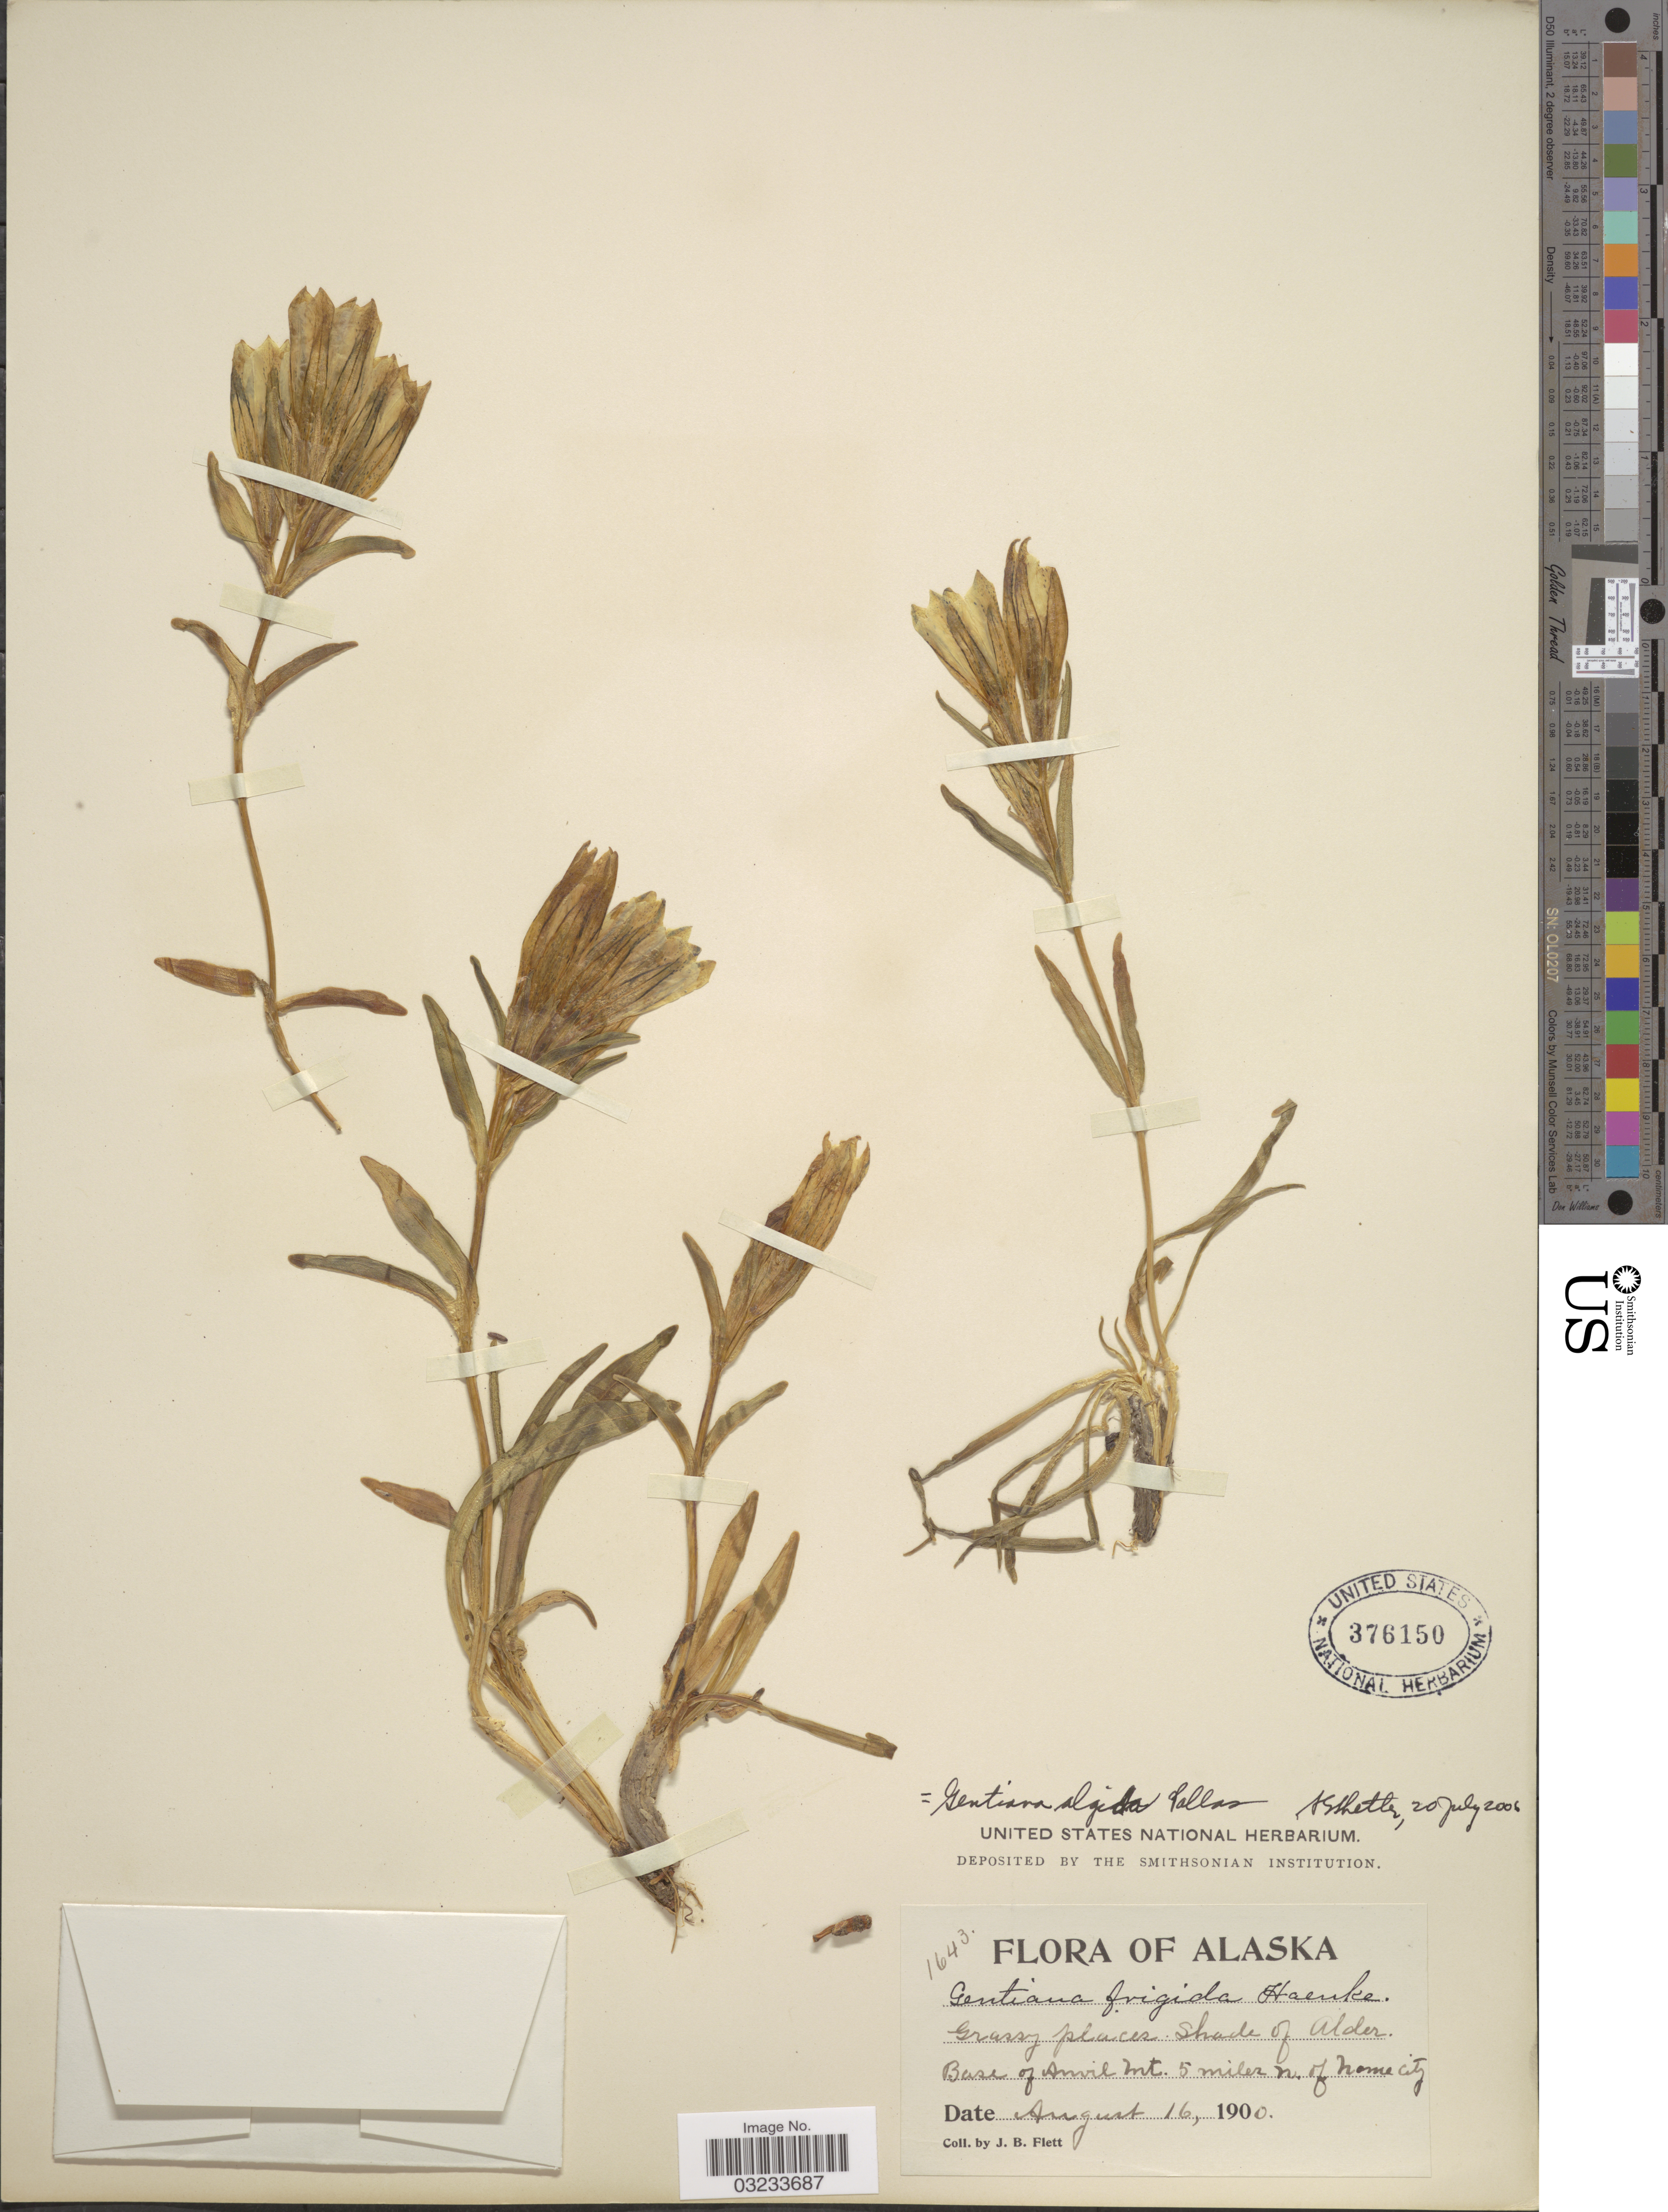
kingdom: Plantae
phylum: Tracheophyta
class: Magnoliopsida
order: Gentianales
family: Gentianaceae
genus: Gentiana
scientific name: Gentiana algida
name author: Pall.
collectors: J. Flett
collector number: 1643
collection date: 1900-08-16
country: United States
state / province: Alaska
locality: Shade of Alder. Base of Anvil Mt. 5 miles N. of Nome City.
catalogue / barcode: US 376150